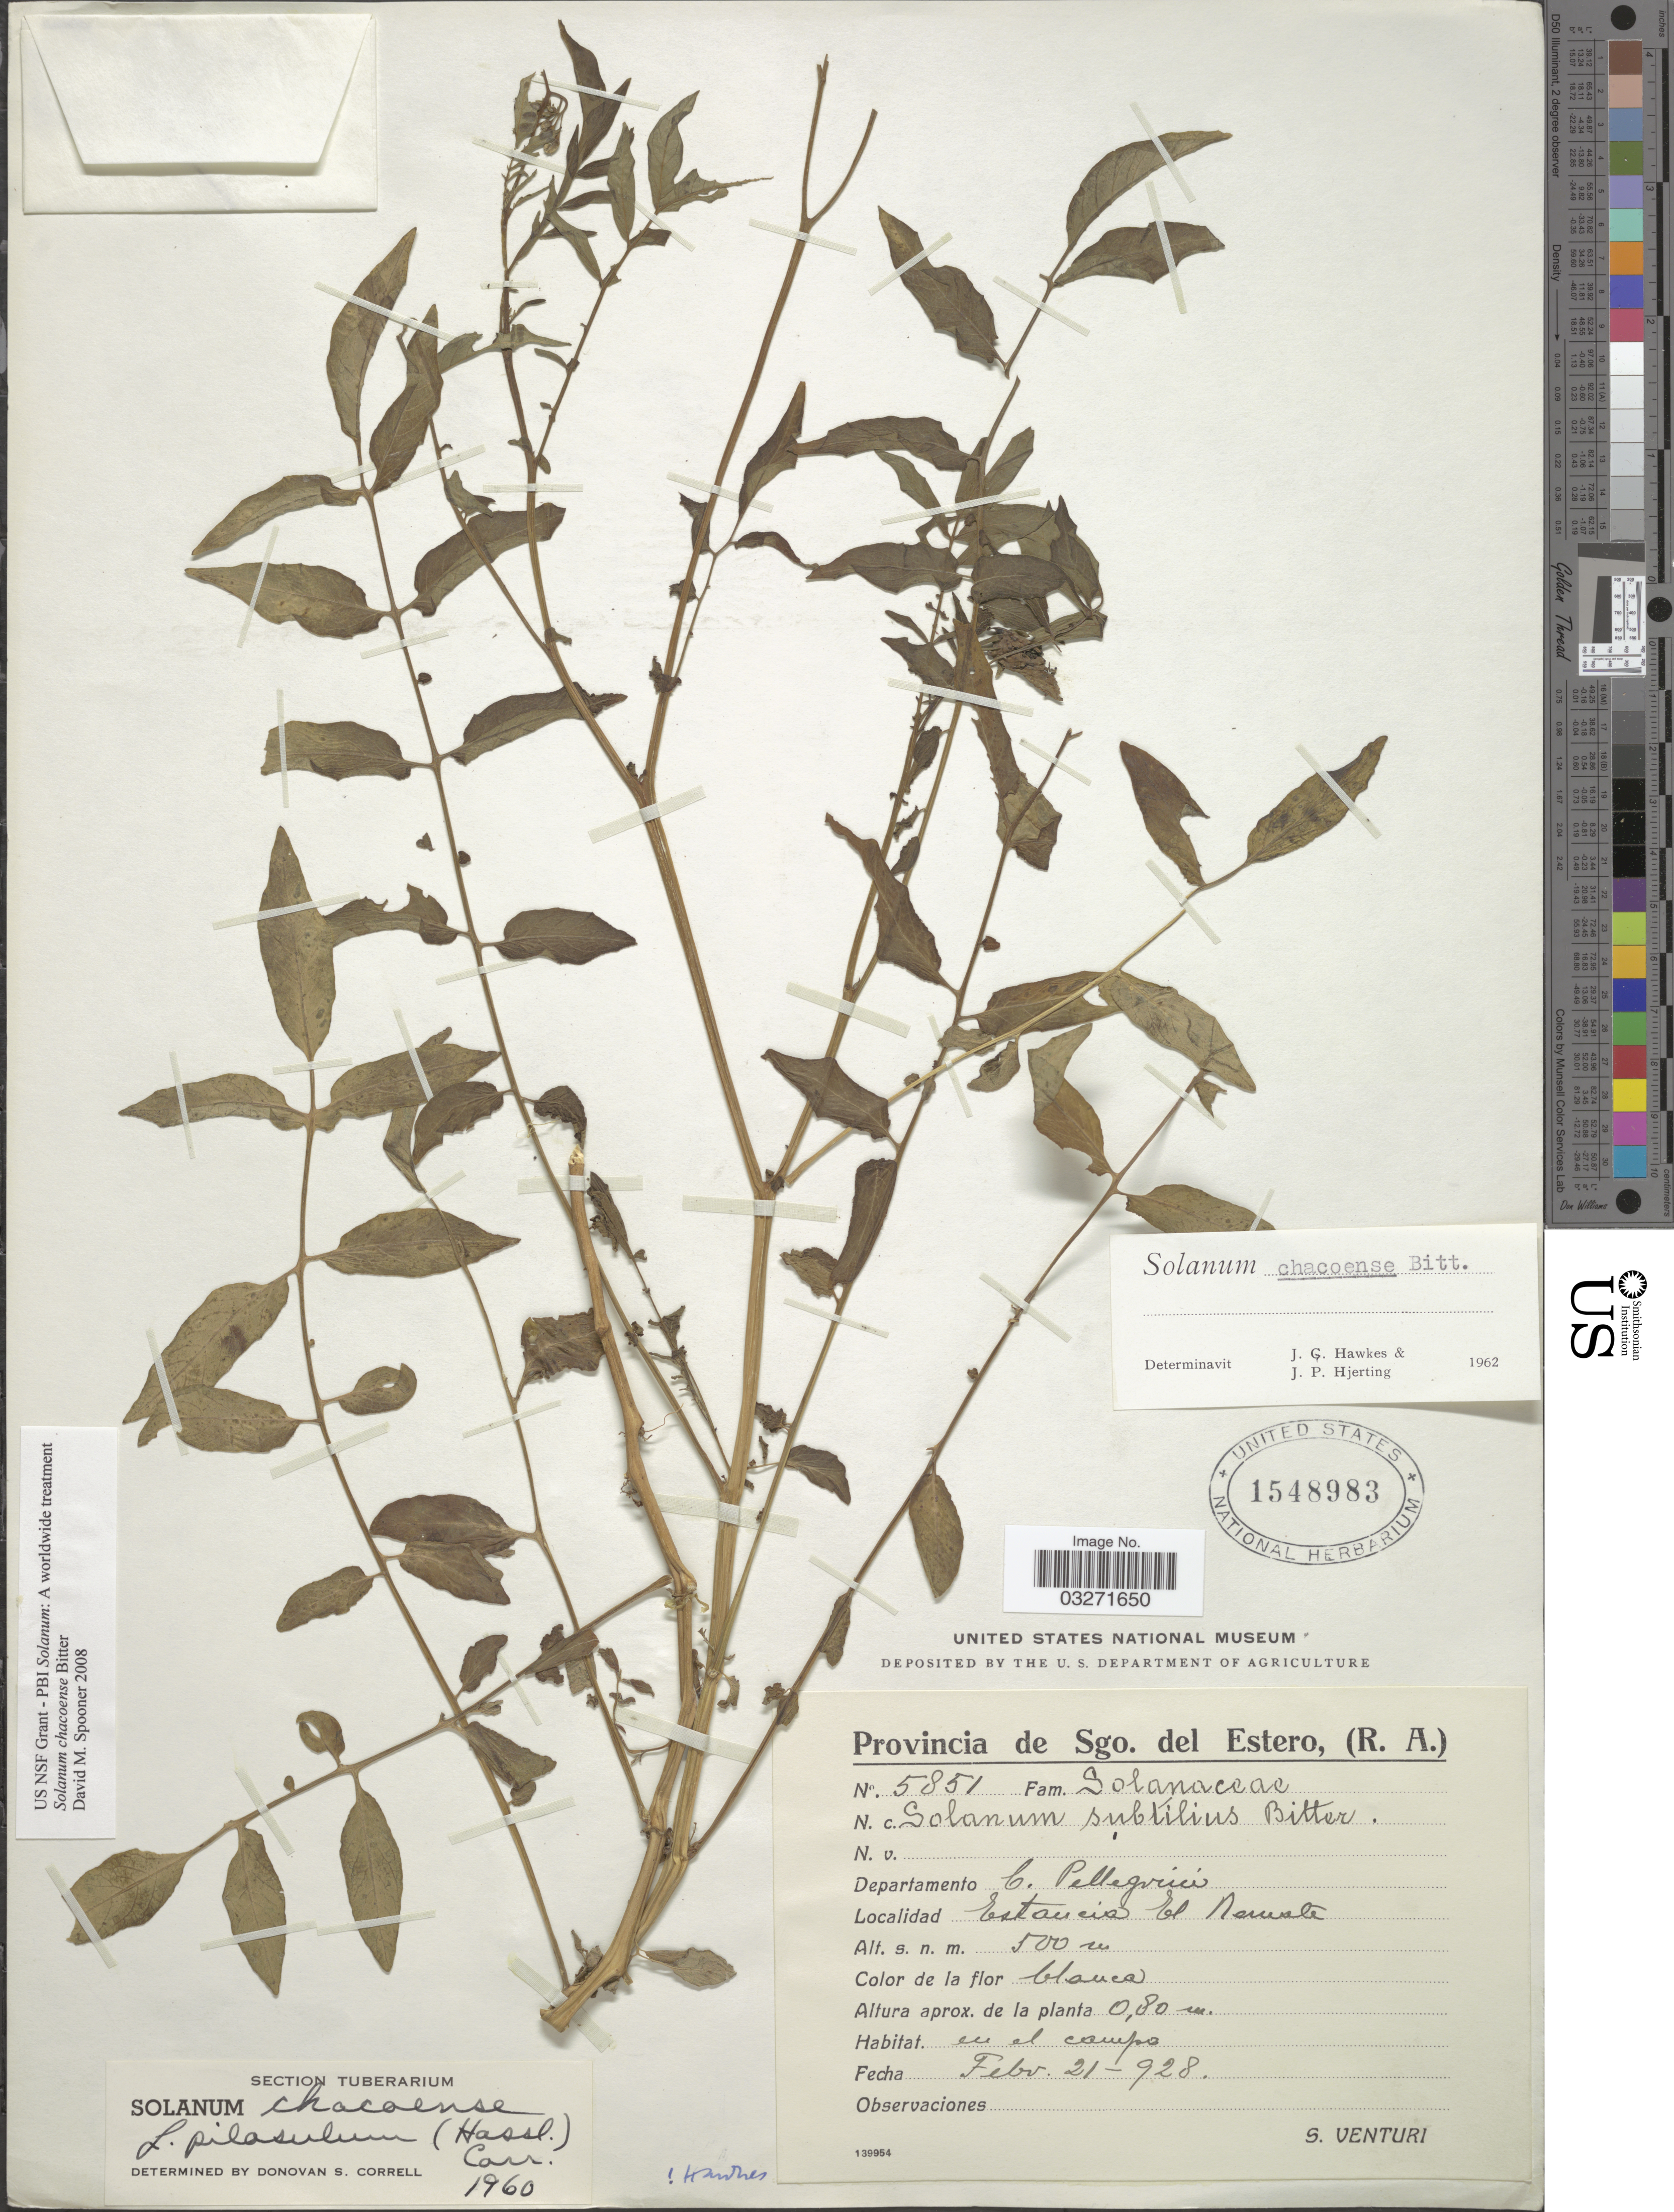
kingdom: Plantae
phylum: Tracheophyta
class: Magnoliopsida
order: Solanales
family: Solanaceae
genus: Solanum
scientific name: Solanum chacoense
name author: Bitt.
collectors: S. Venturi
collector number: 5851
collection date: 1928-02-21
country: Argentina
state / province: Santiago del Estero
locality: Departamento C. Pellegrini. Estancia El Remate.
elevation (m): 500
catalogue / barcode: US 1548983